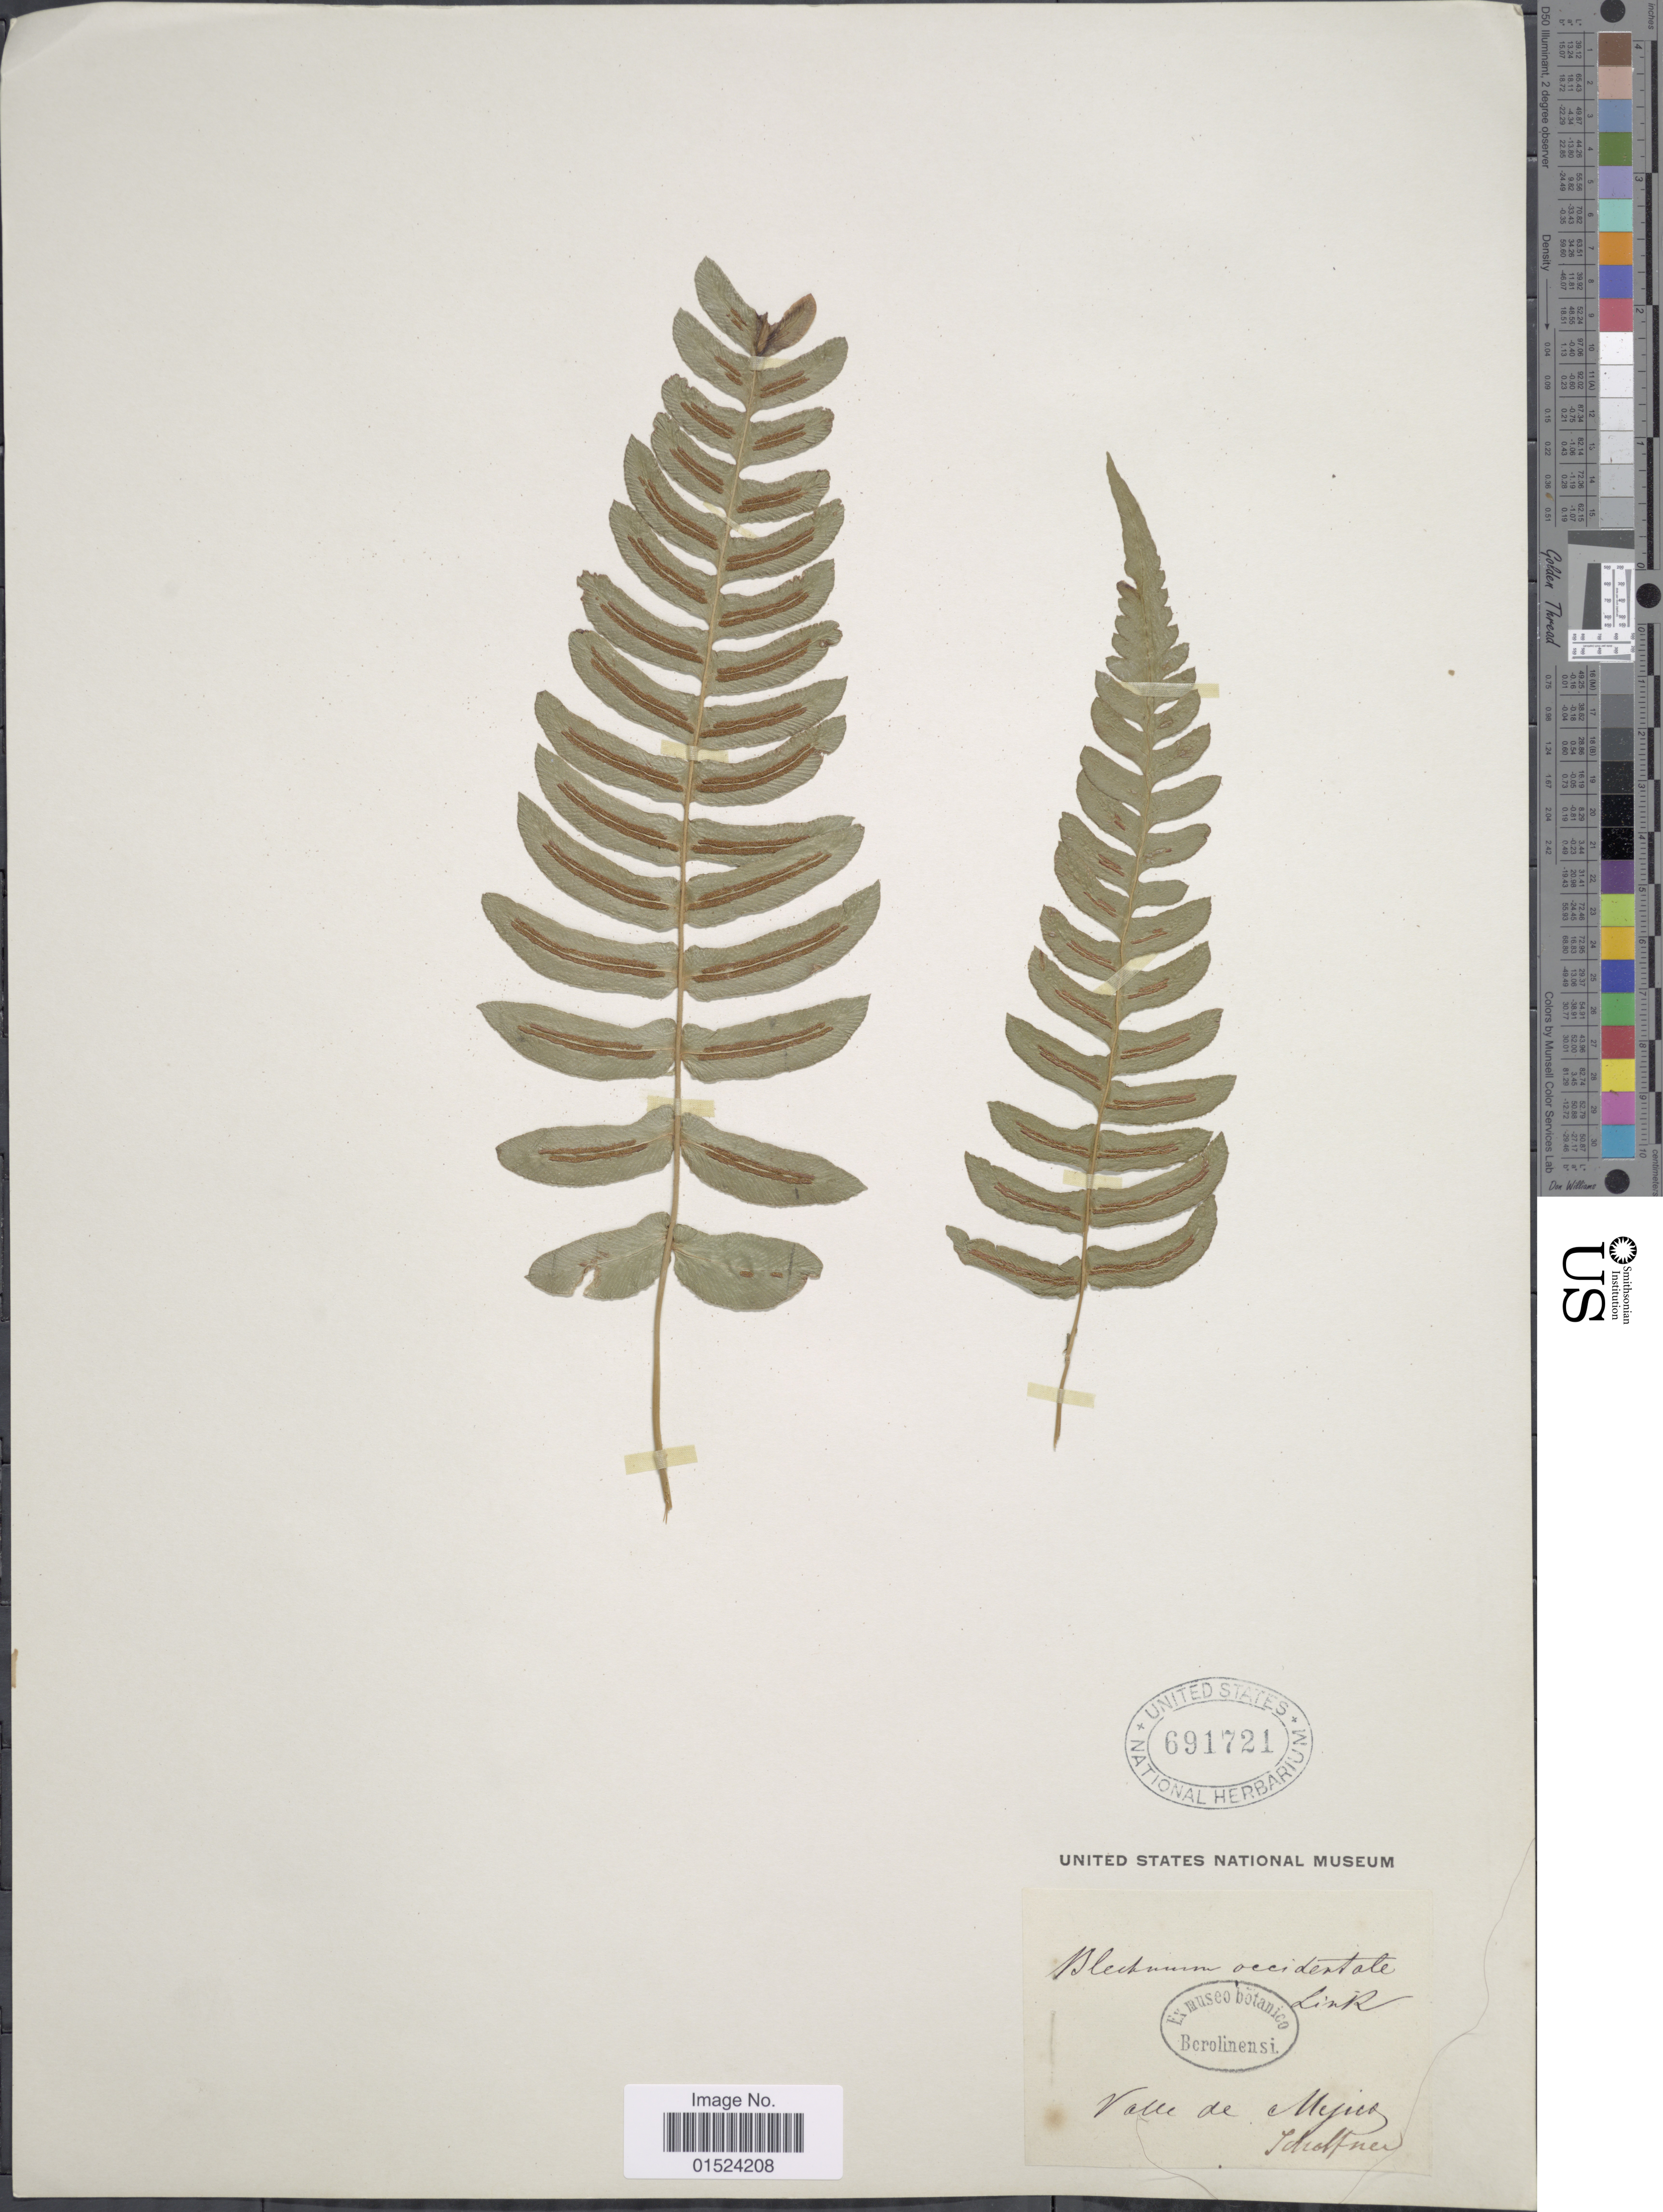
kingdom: Plantae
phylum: Tracheophyta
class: Polypodiopsida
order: Polypodiales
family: Blechnaceae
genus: Blechnum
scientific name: Blechnum occidentale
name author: L.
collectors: -. Schiffner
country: Mexico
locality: Vallee de Mexico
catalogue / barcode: US 691721